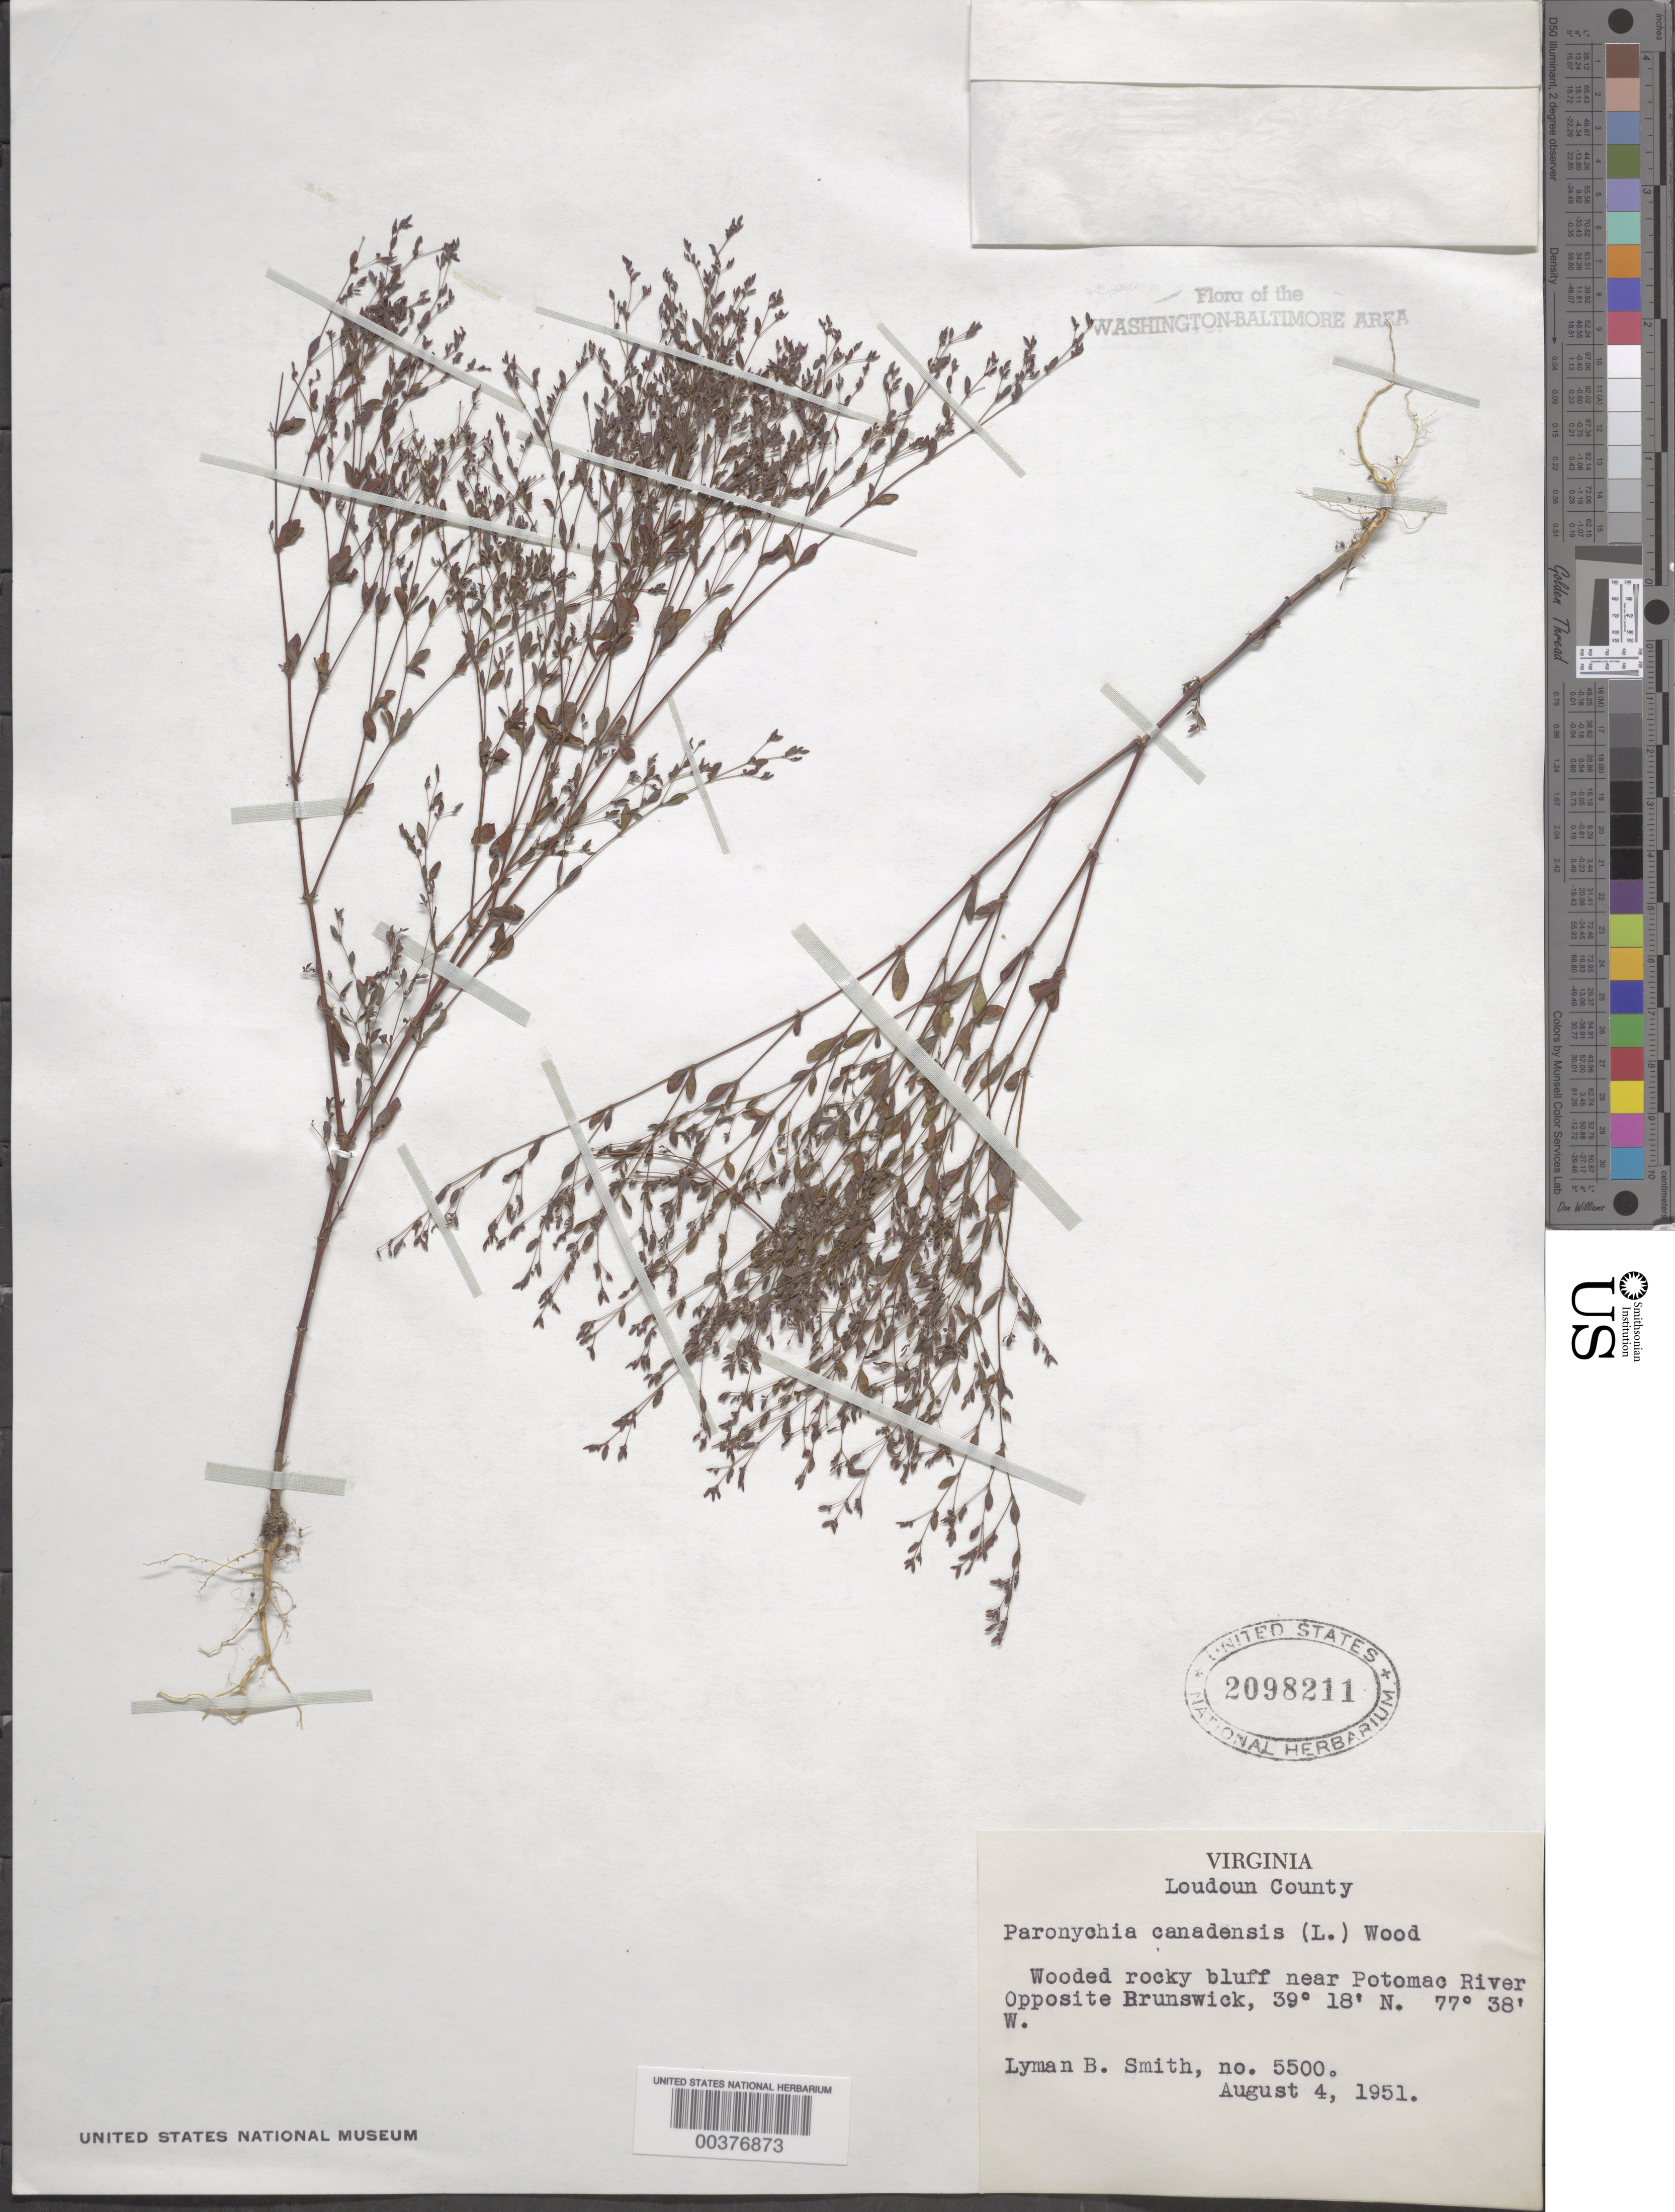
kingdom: Plantae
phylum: Tracheophyta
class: Magnoliopsida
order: Caryophyllales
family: Caryophyllaceae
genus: Paronychia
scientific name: Paronychia canadensis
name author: (L.) Alph. Wood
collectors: L. Smith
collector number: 5500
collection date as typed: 04 Aug 1951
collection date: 1951-08-04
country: United States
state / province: Virginia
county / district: Loudoun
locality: Potomac River opposite Brunswick C. & O. Canal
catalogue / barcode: US 2098211